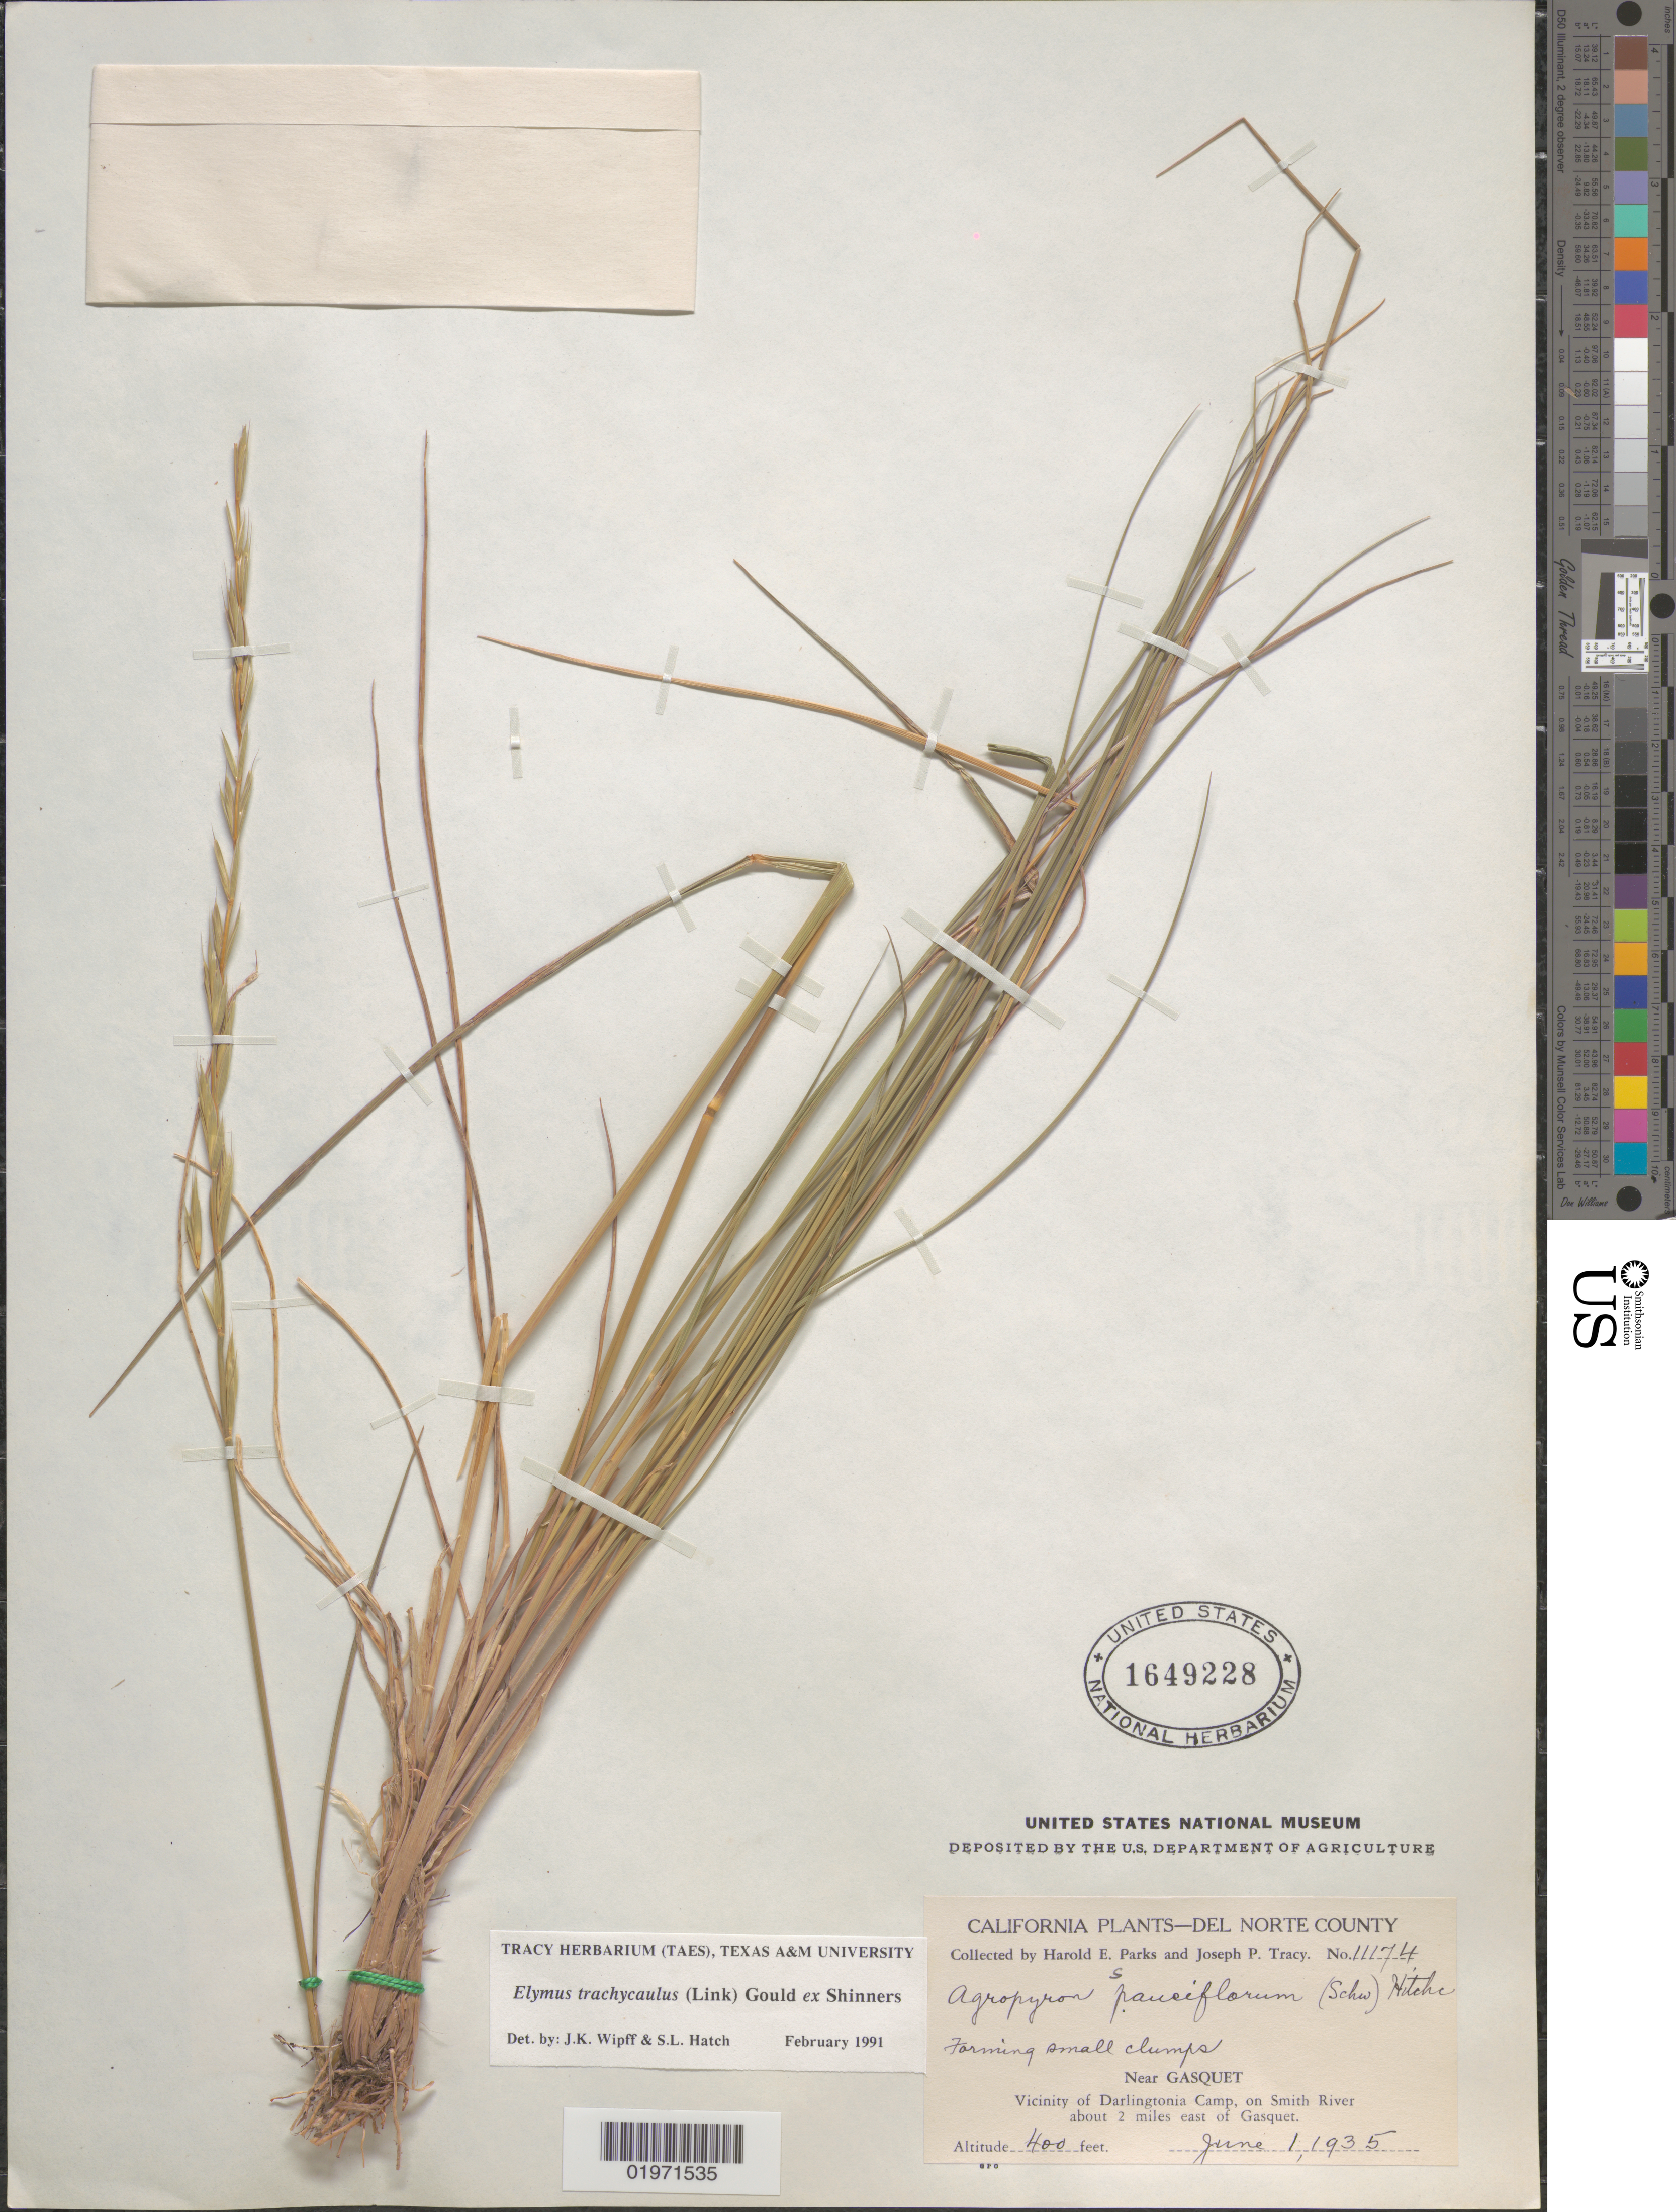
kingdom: Plantae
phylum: Tracheophyta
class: Liliopsida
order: Poales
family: Poaceae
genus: Elymus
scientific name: Elymus trachycaulus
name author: (Link) Gould ex Shinners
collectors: H. E. Parks & J. Tracy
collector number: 11174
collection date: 1935-06-01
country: United States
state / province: California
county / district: Del Norte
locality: Del Norte County. Near Gasquet. Vicinity of Darlingtonia Camp, on Smith River about 2 miles east of Gasquet.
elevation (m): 122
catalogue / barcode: US 1649228